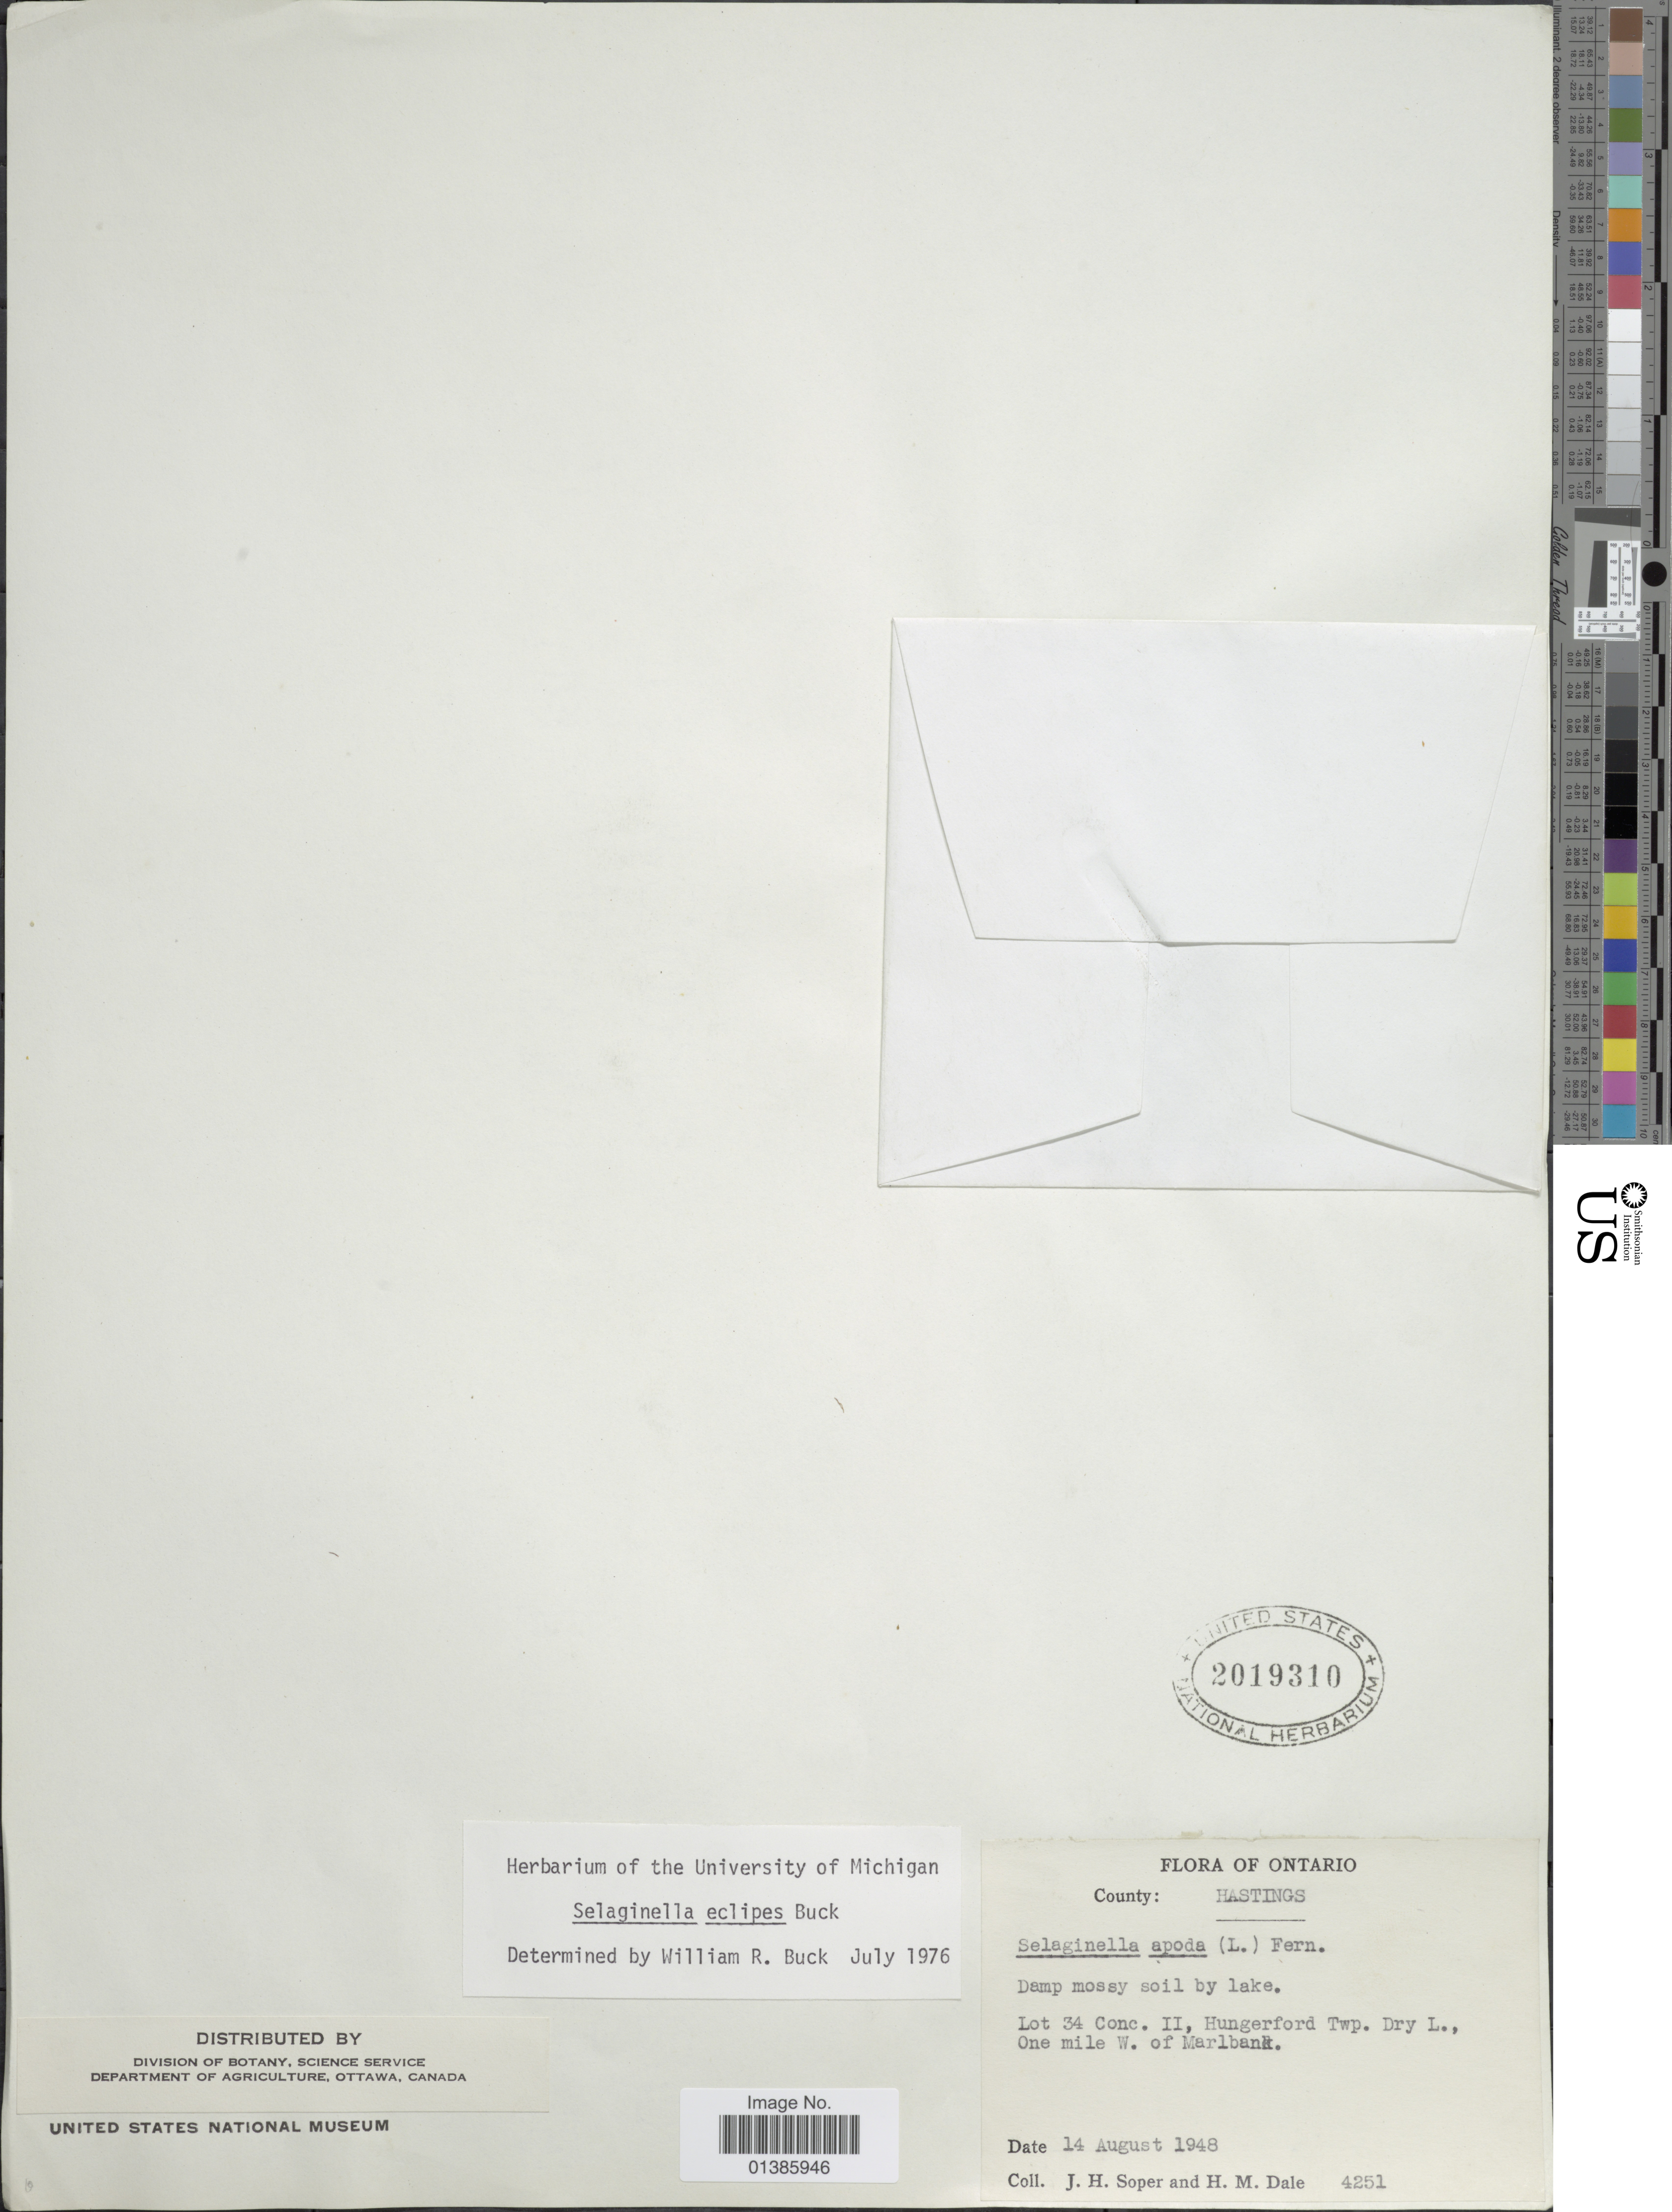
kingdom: Plantae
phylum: Tracheophyta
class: Lycopodiopsida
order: Selaginellales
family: Selaginellaceae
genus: Selaginella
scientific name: Selaginella eclipes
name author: W.R. Buck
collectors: J. H. Soper & H. M. Dale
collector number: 4251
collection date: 1948-08-14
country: Canada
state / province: Ontario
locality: County: Hastings. Lot 34 Conc. II, Hungerford Twp. Dry L., One mile W. of Marlbank.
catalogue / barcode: US 2019310